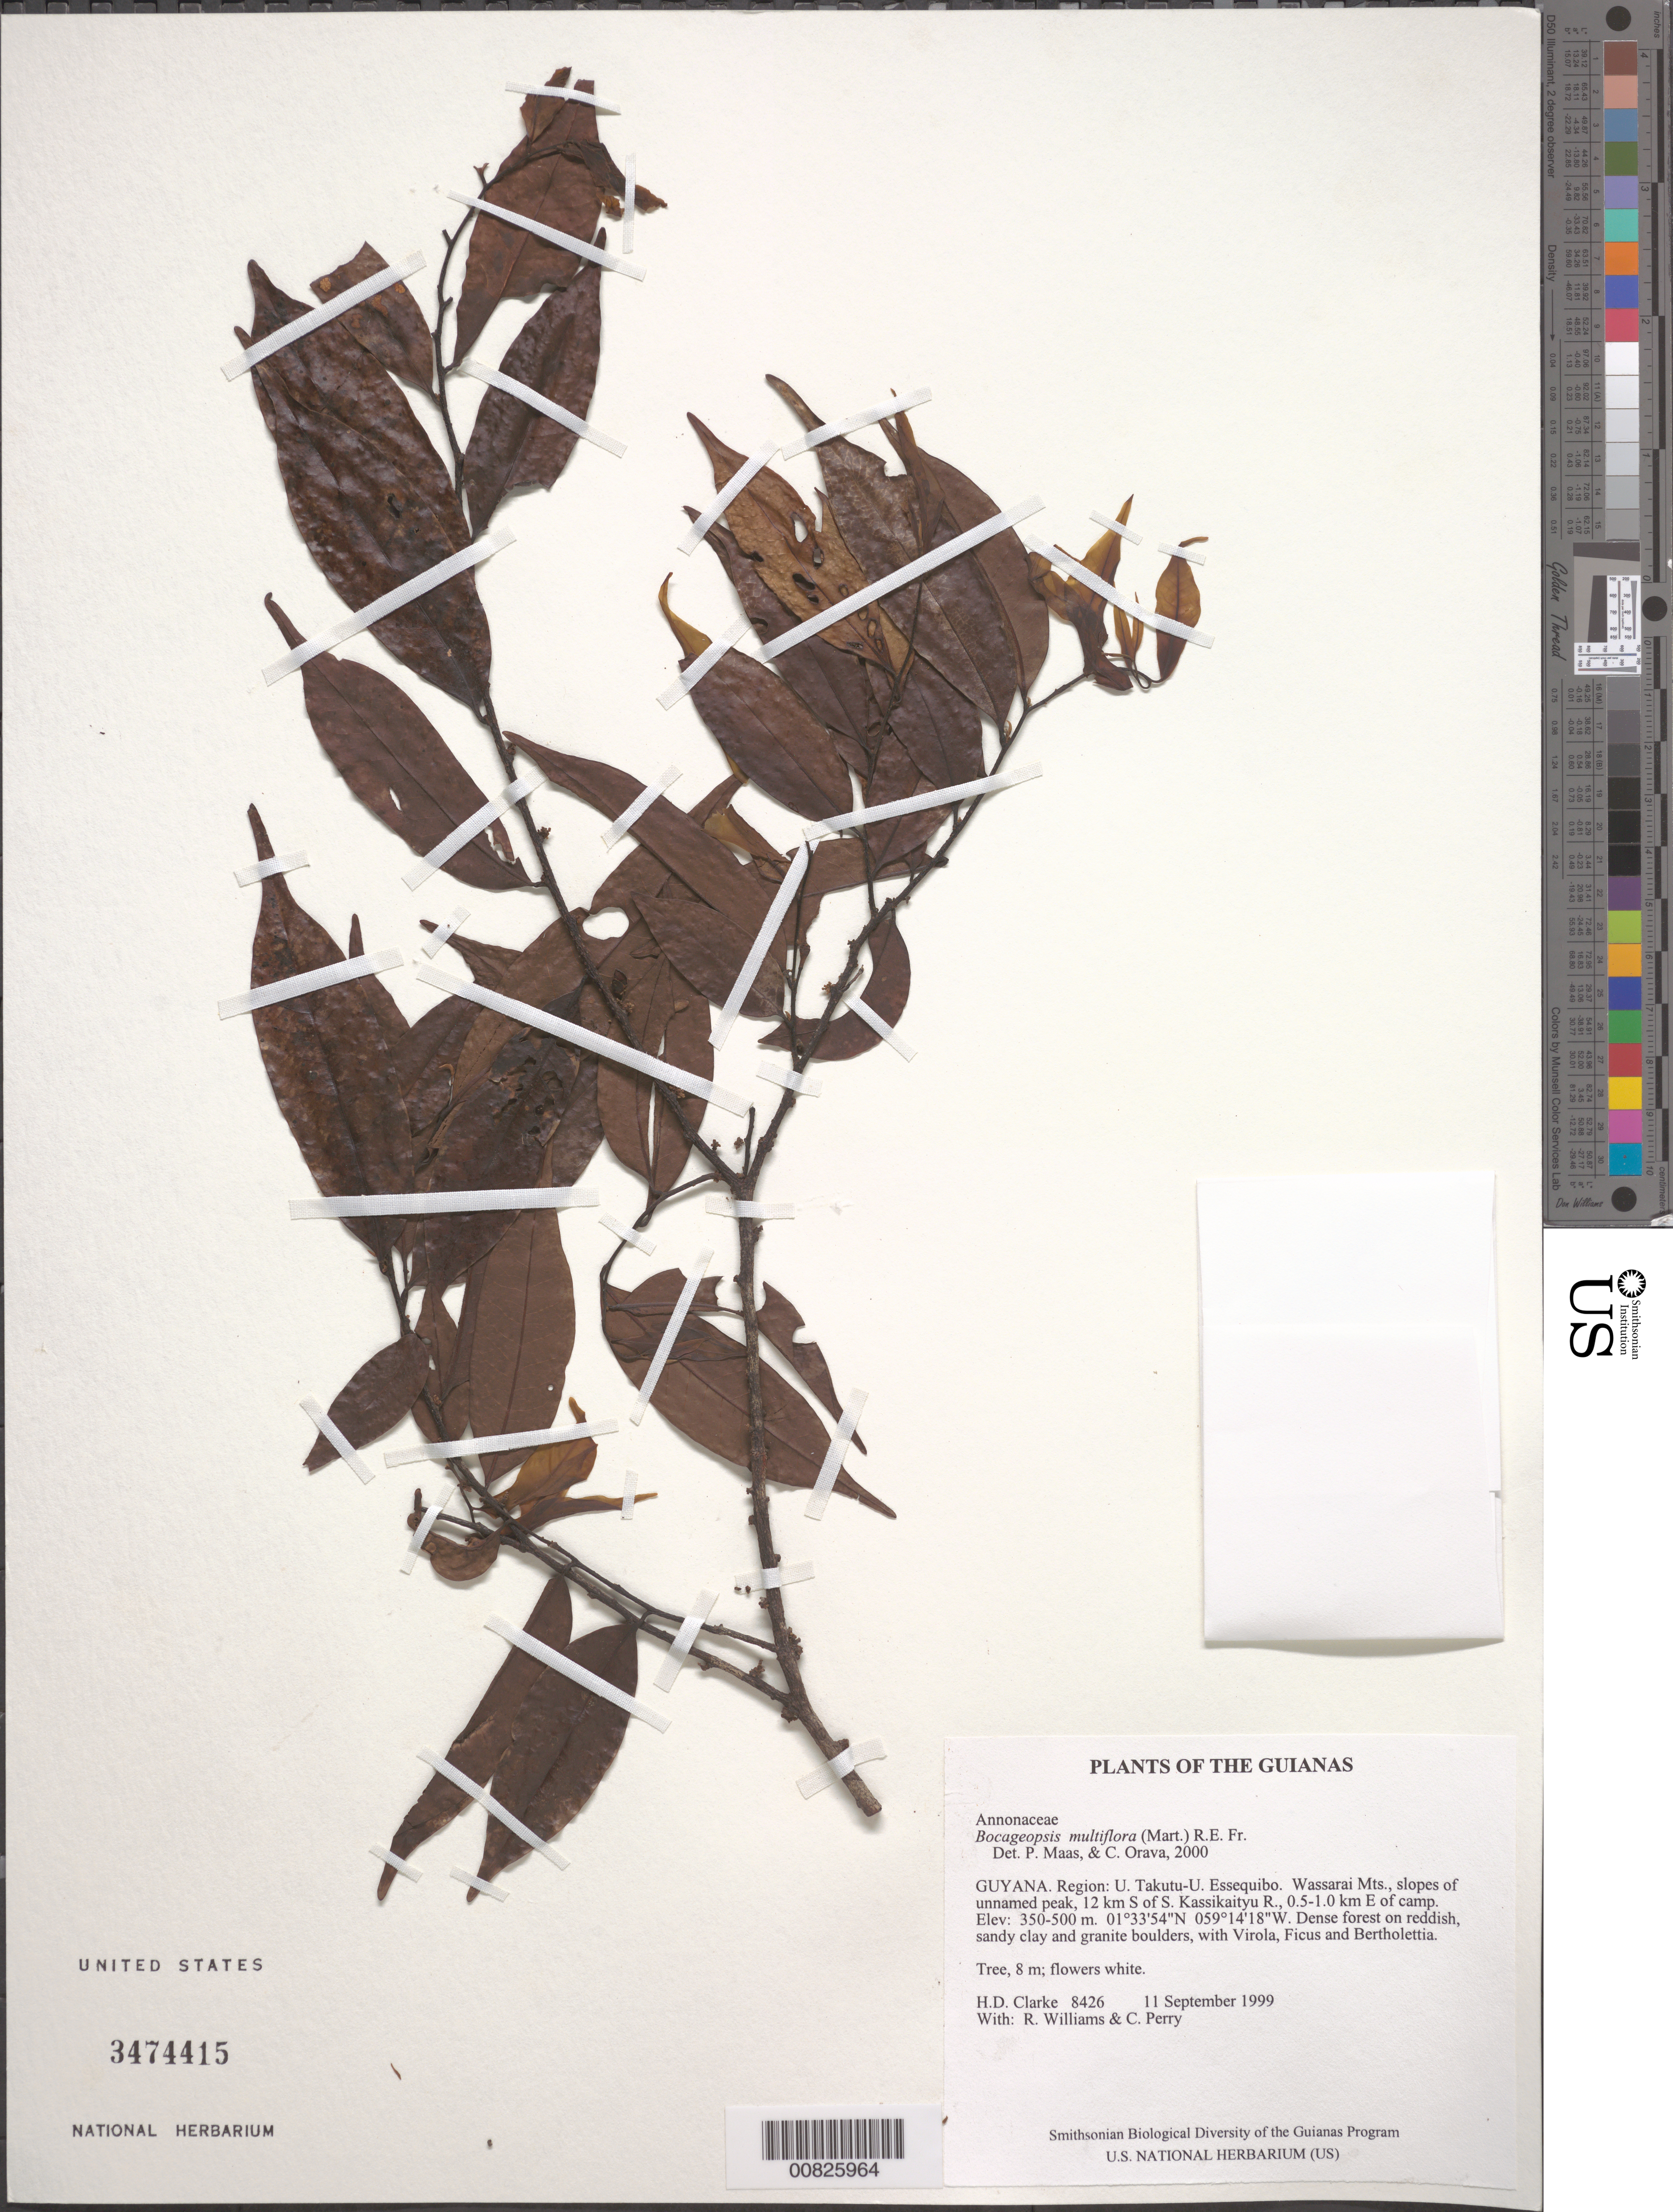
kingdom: Plantae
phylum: Tracheophyta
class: Magnoliopsida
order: Magnoliales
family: Annonaceae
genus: Bocageopsis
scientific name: Bocageopsis multiflora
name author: (Mart.) R.E. Fr.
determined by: Orava, C.; Maas, P. J.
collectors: H. D. Clarke, R. Williams & C. Perry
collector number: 8426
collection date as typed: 11 September 1999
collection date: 1999-09-11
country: Guyana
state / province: U. Takutu-U. Essequibo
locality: Wassarai Mts., slopes of unnamed peak, 12 km S of S. Kassikaityu R., 0.5-1.0 km E of camp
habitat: Dense forest on reddish, sandy clay and granite boulders, with Virola, Ficus and Bertholettia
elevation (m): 350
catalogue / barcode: US 3474415